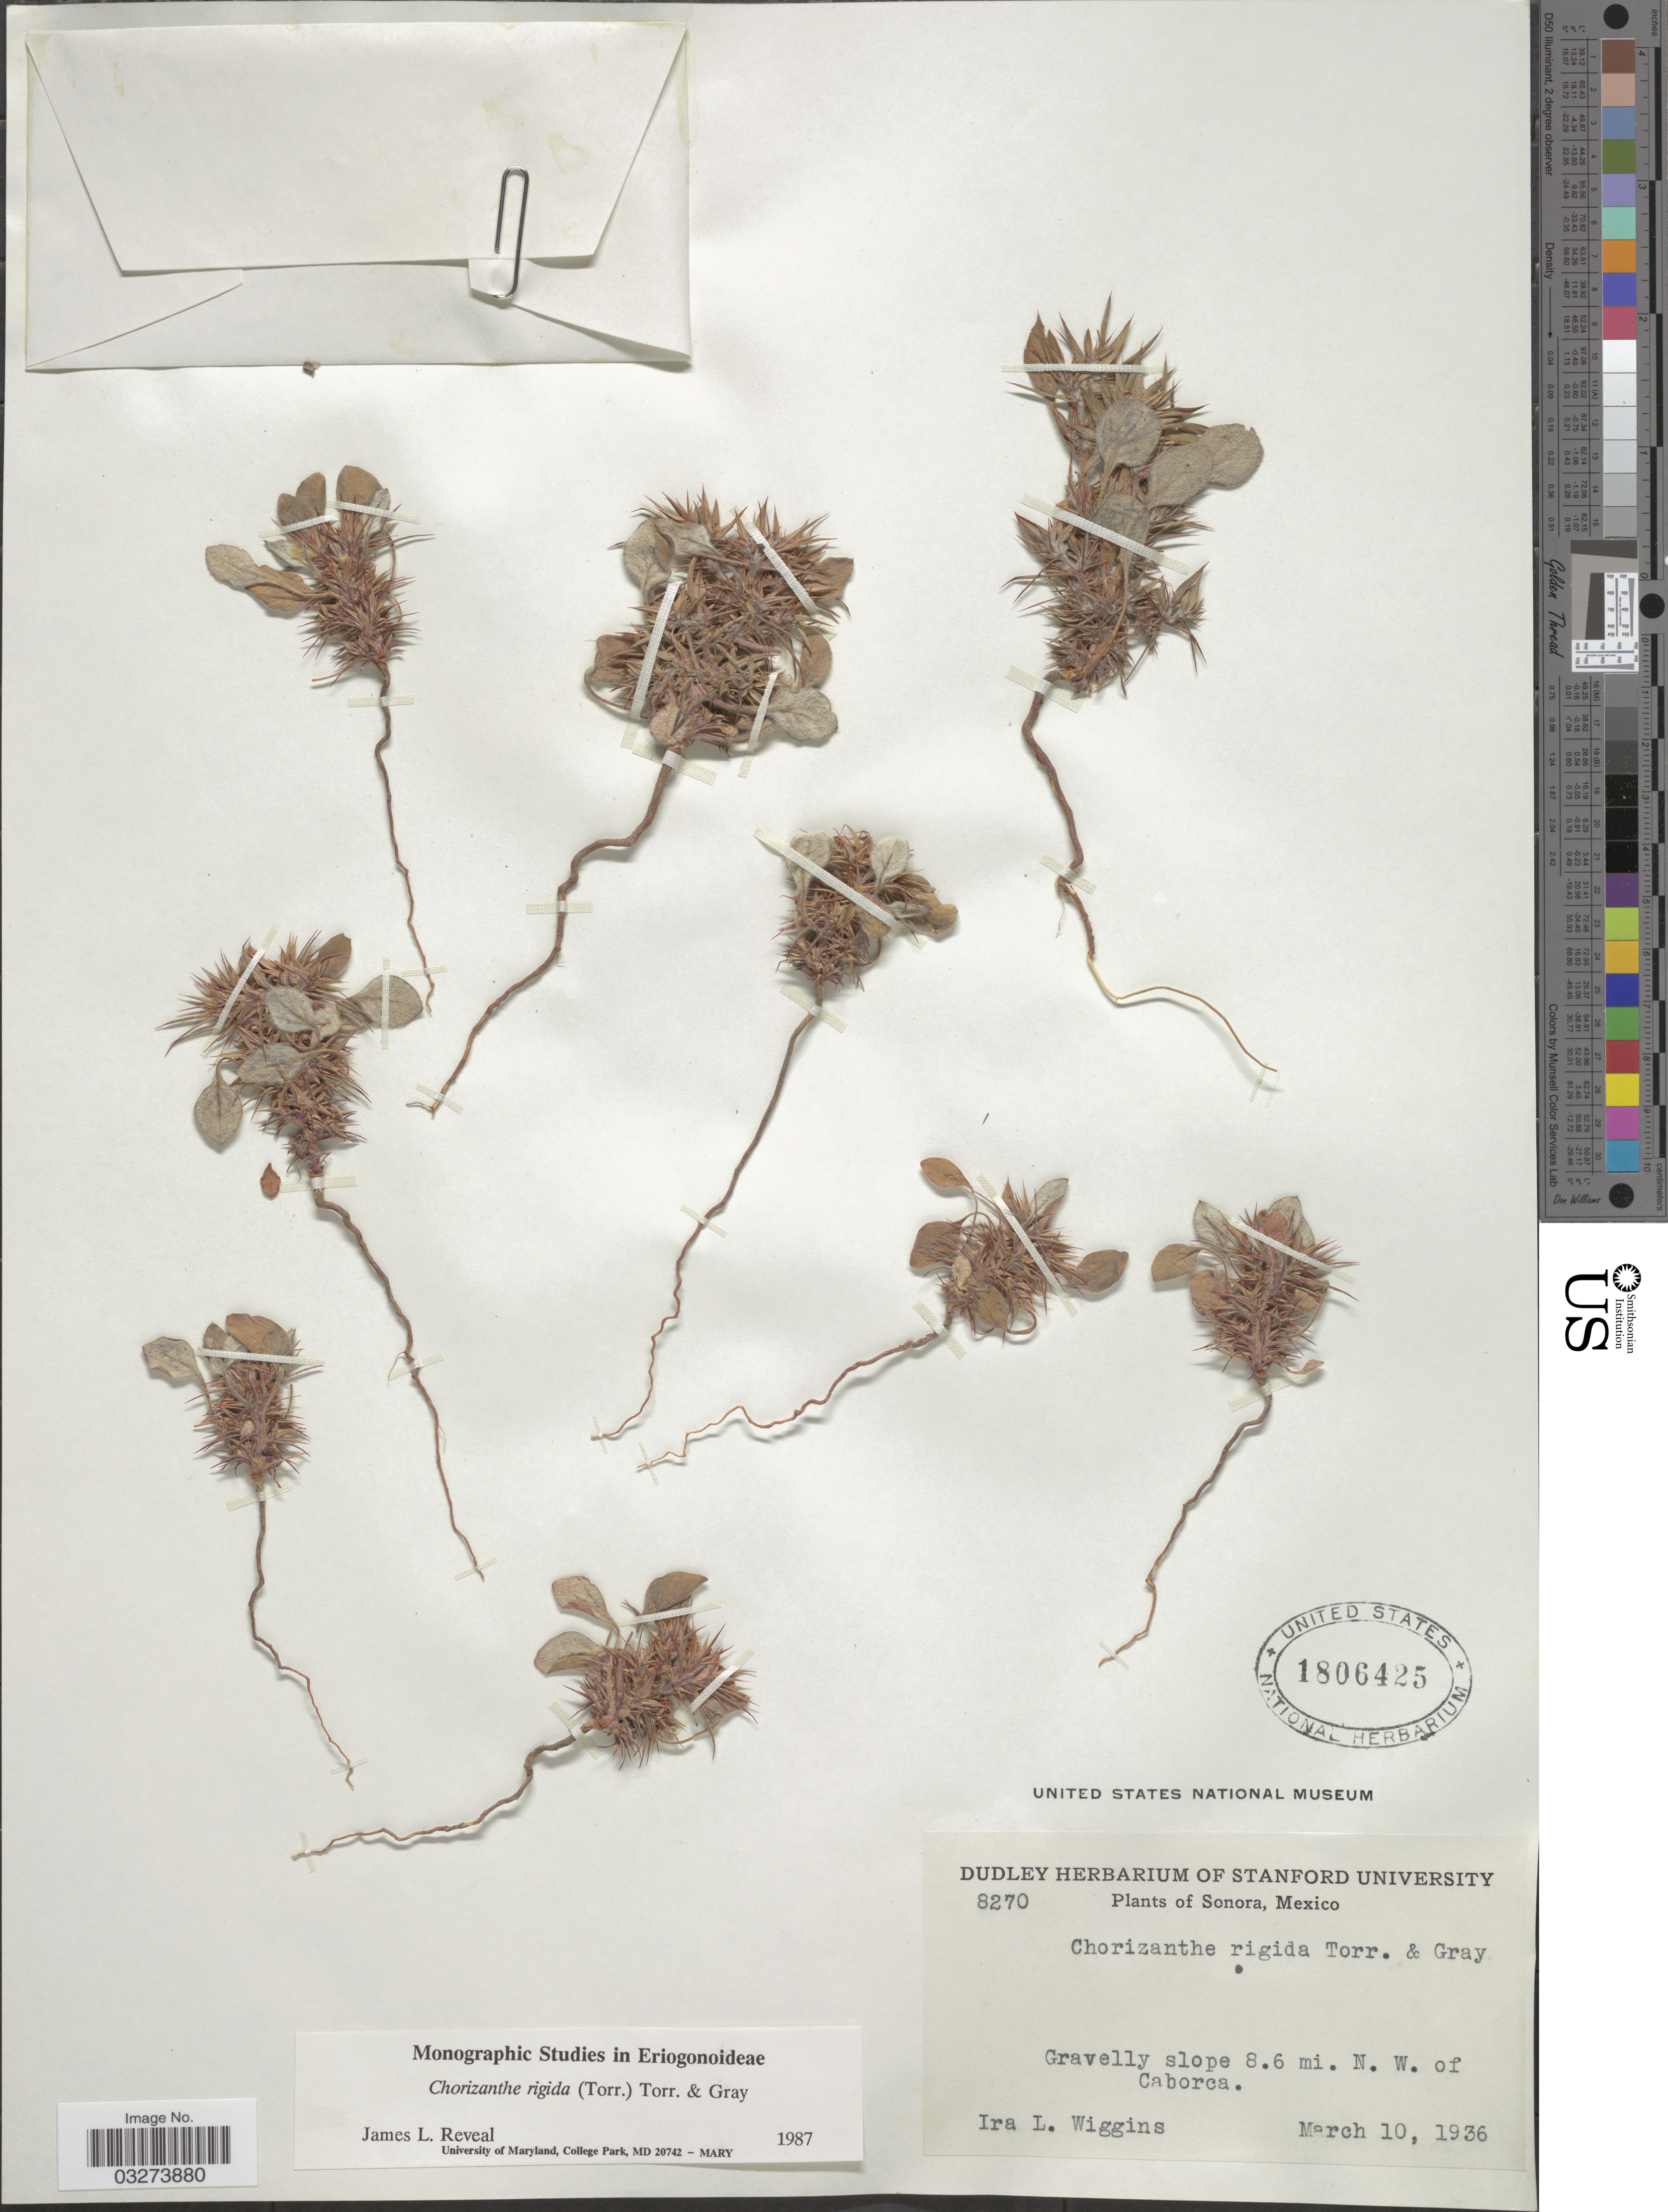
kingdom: Plantae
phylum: Tracheophyta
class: Magnoliopsida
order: Caryophyllales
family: Polygonaceae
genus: Chorizanthe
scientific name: Chorizanthe rigida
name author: (Torr.) Torr. & A. Gray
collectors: I. L. Wiggins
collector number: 8270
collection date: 1936-03-10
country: Mexico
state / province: Sonora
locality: Gravelly slope 8.6 mi. N.W. of Caborca.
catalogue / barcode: US 1806425